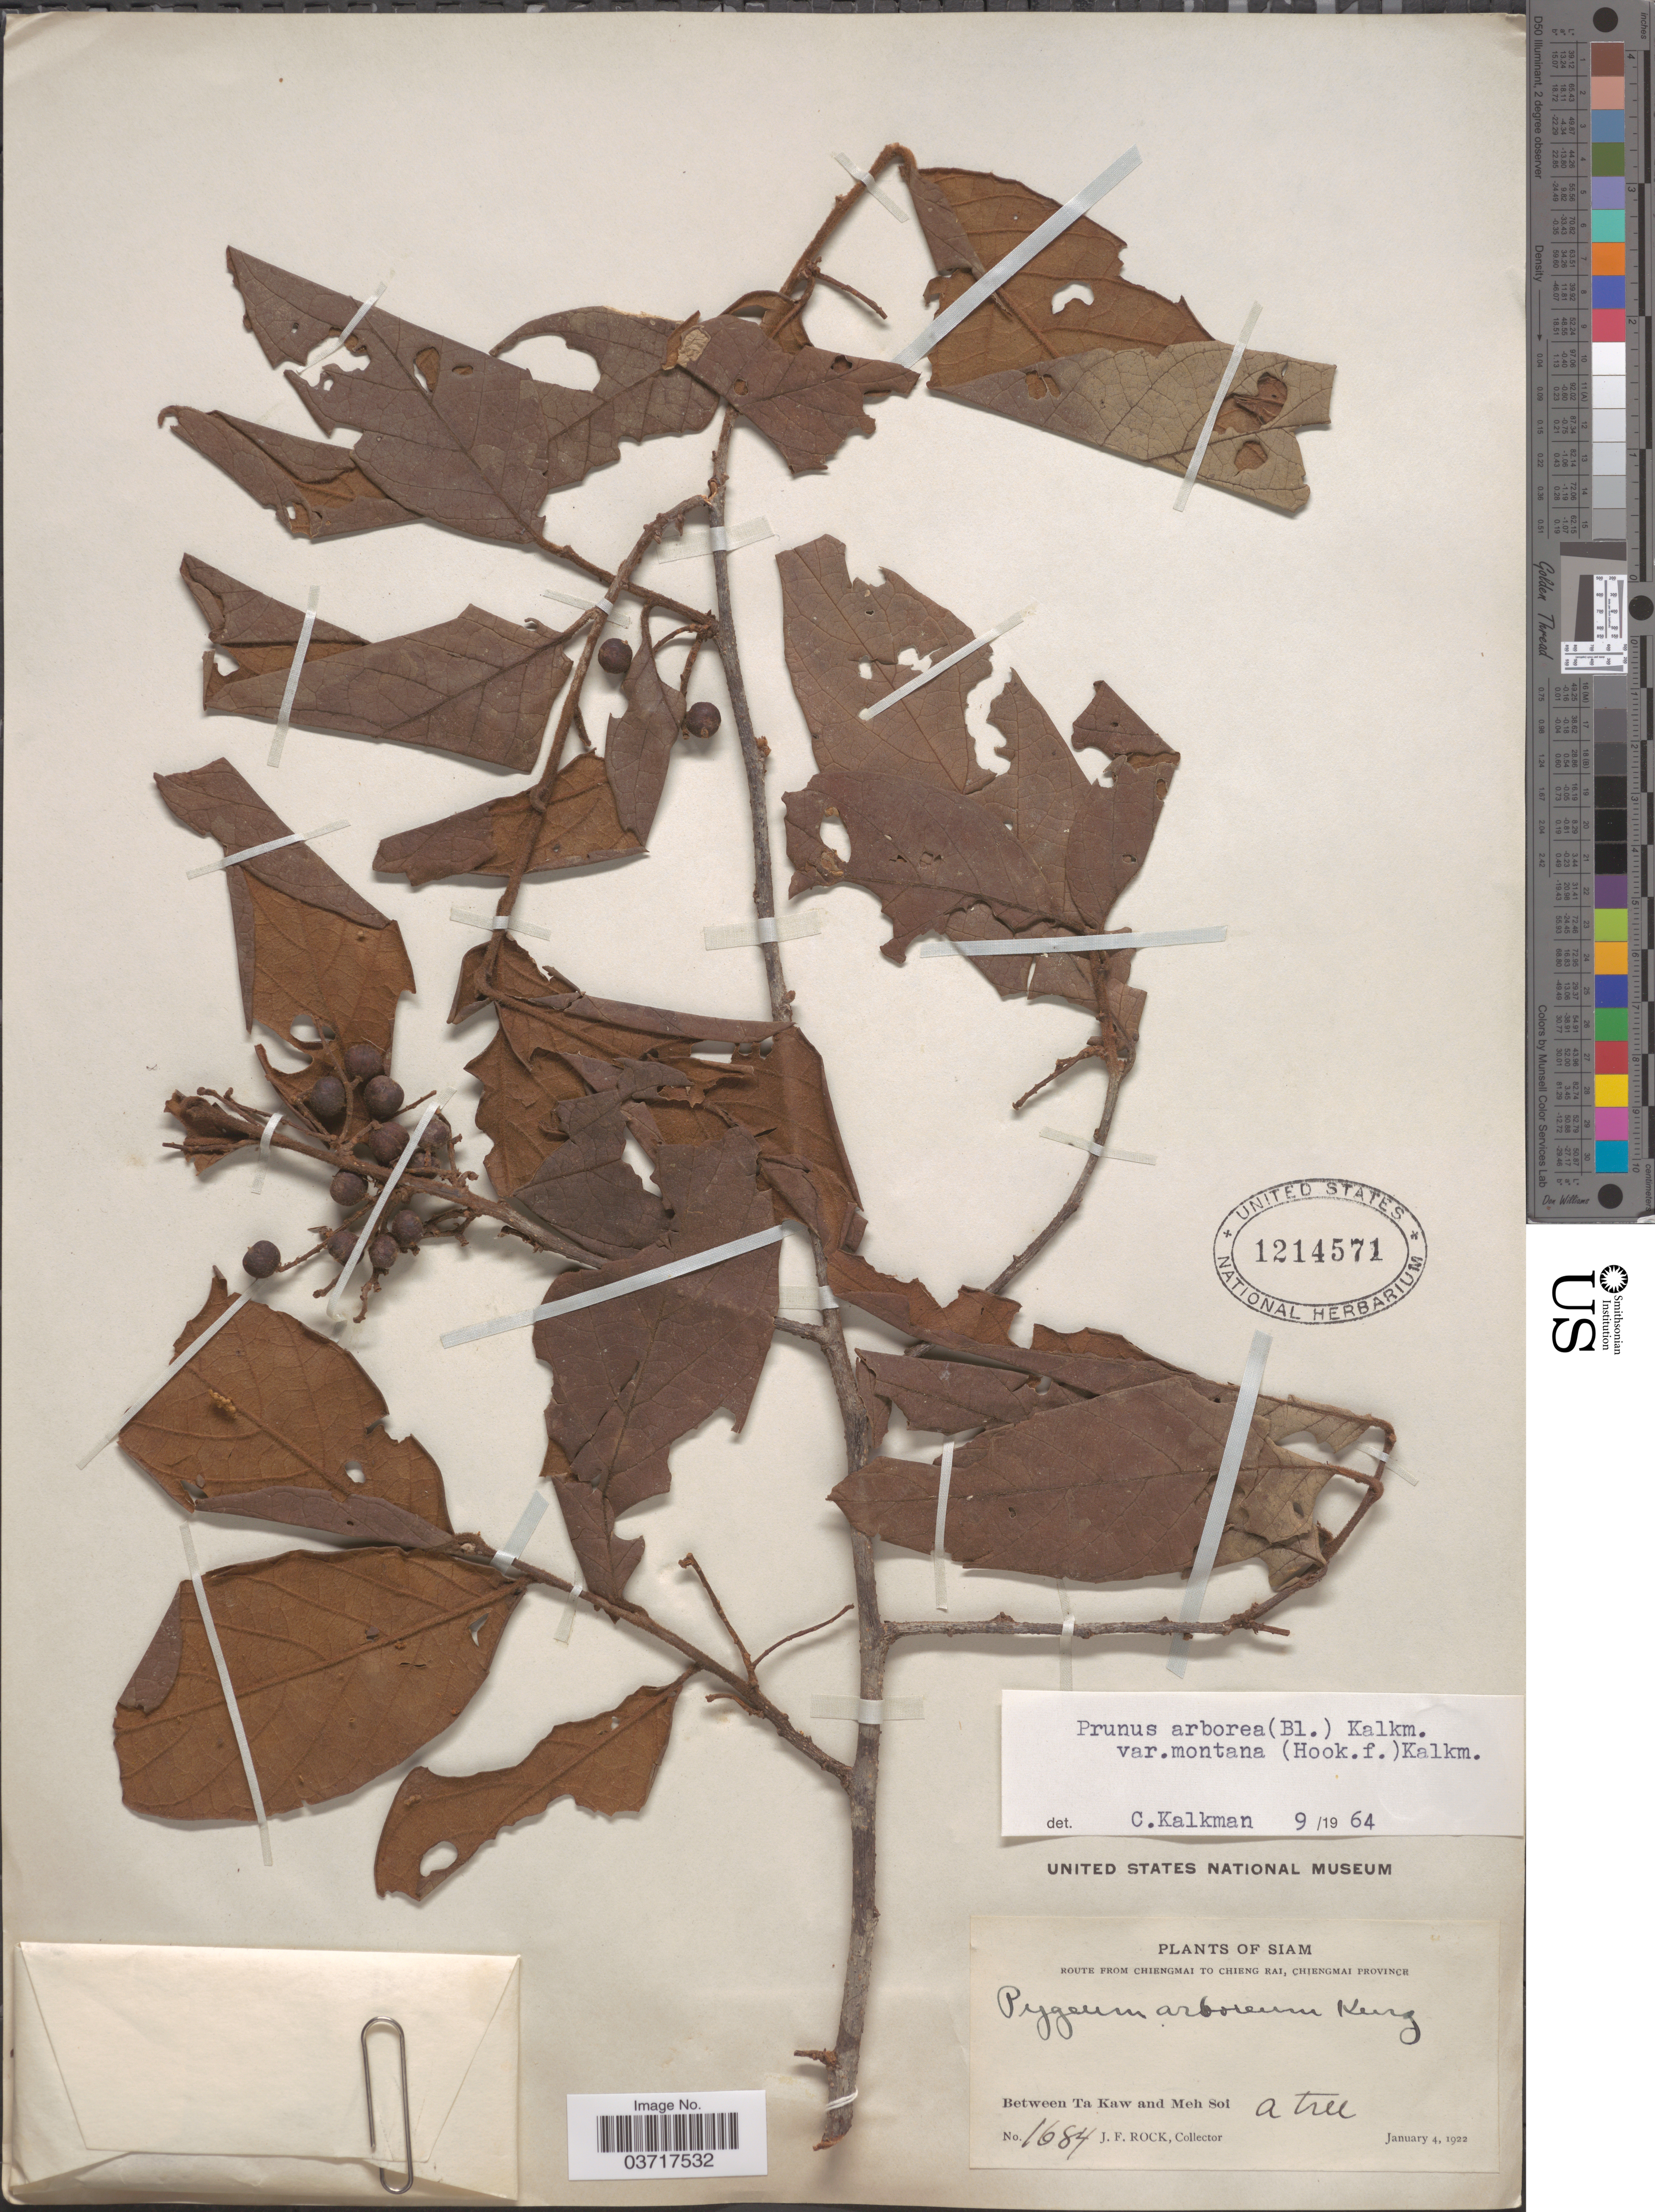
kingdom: Plantae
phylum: Tracheophyta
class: Magnoliopsida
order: Rosales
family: Rosaceae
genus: Prunus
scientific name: Prunus arborea var. montana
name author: (Hook. f.) Kalkman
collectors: J. Rock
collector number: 1684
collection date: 1922-01-04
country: Thailand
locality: Siam. Route from Chiengmai to Chieng Rai, Chiengmai Province. Between Ta Kaw and Meh Soi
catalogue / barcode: US 1214571